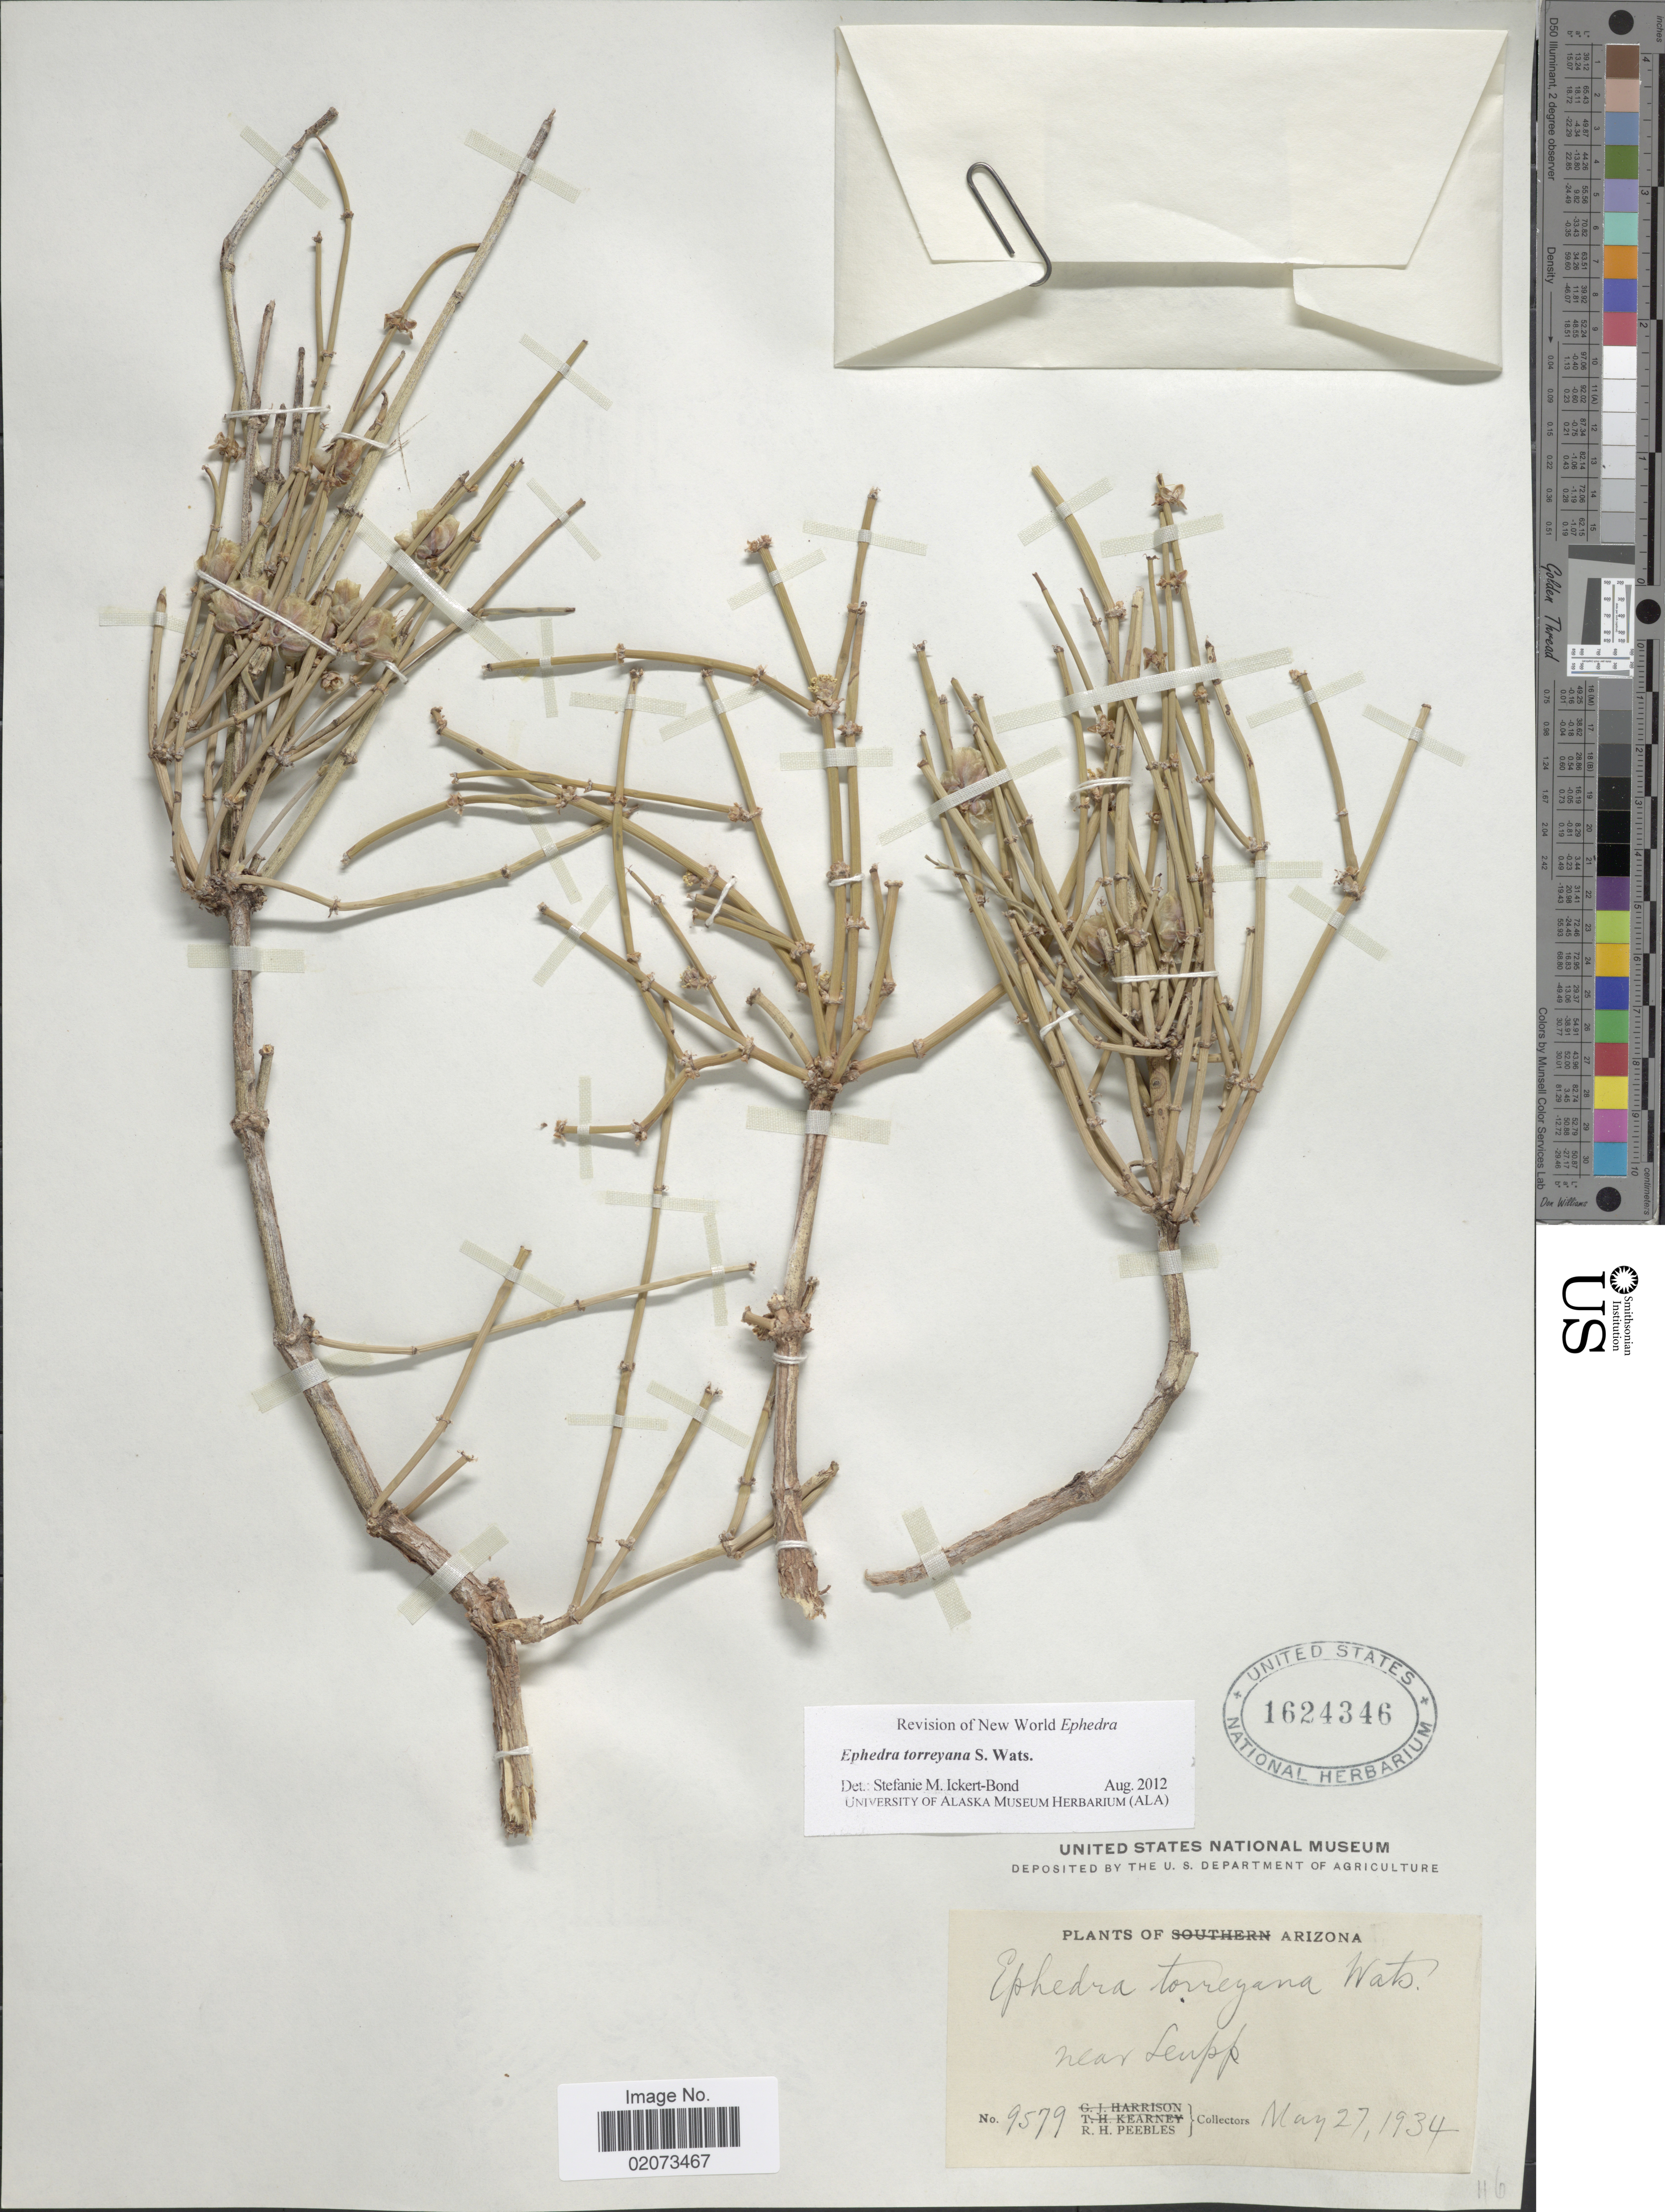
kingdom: Plantae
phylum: Tracheophyta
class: Gnetopsida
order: Ephedrales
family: Ephedraceae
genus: Ephedra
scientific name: Ephedra torreyana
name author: S. Watson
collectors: R. H. Peebles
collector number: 9578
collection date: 1934-05-27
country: United States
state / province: Arizona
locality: near Leupp.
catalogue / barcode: US 1624346